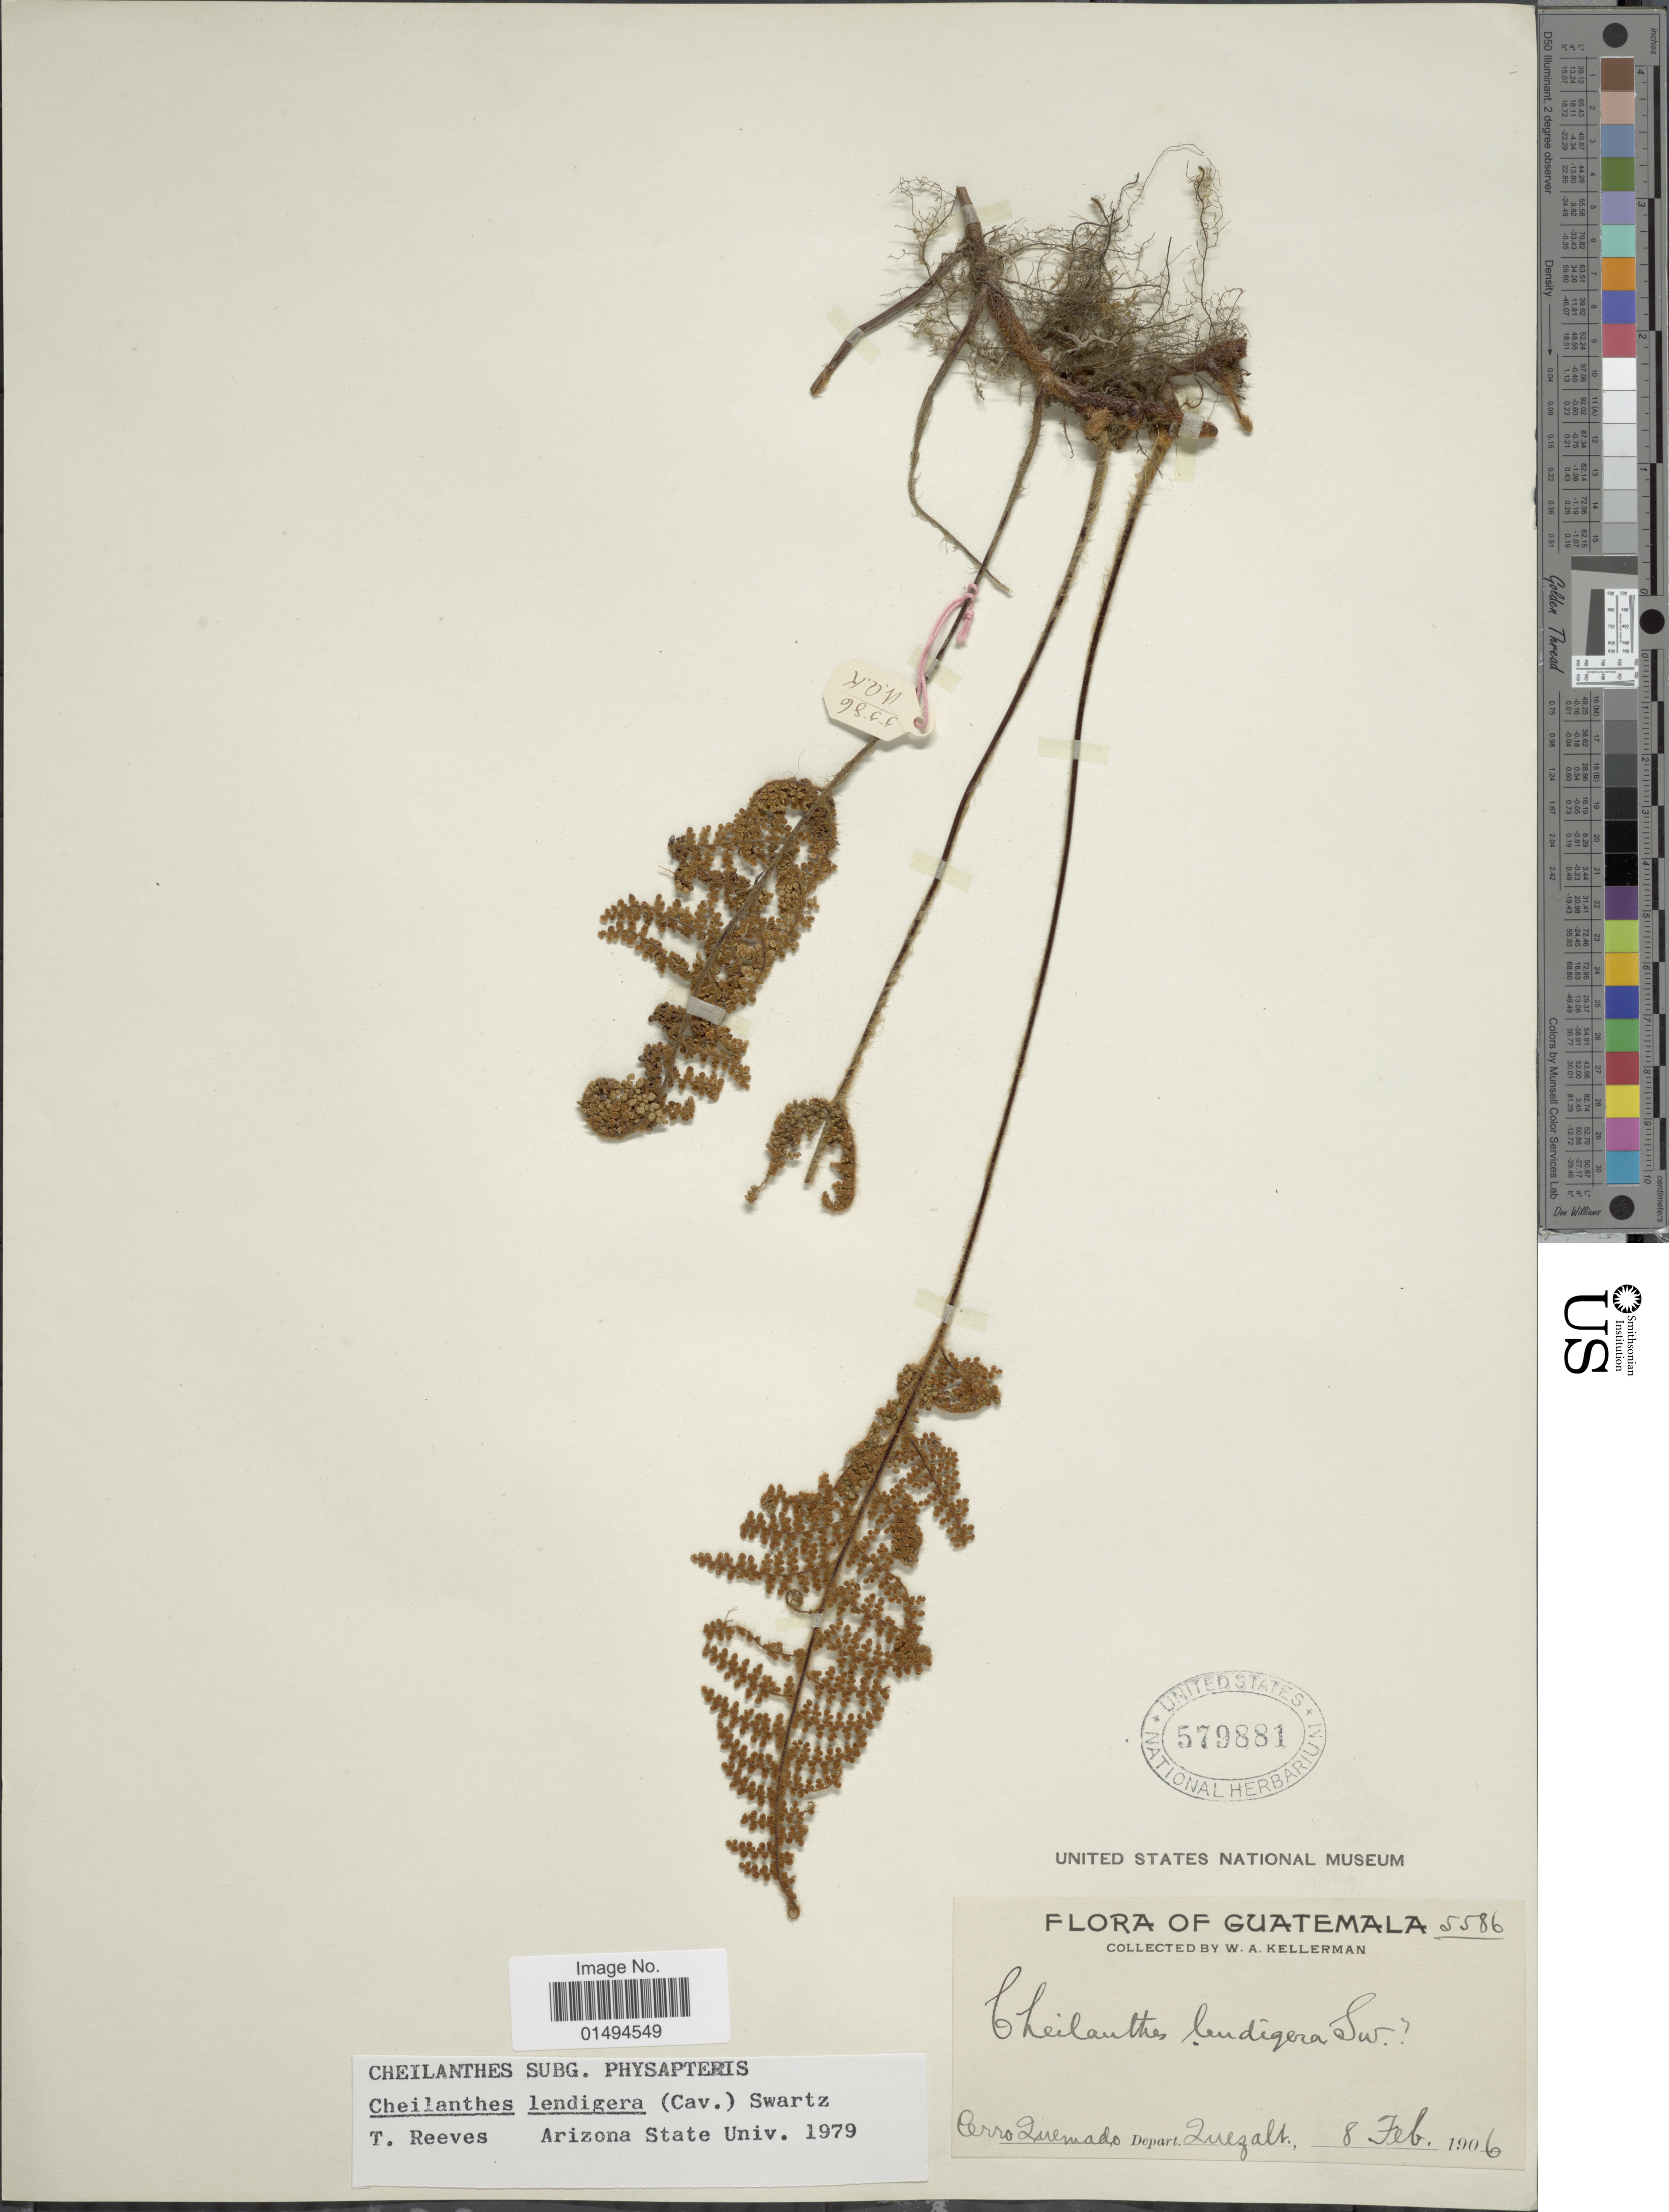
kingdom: Plantae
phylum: Tracheophyta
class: Polypodiopsida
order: Polypodiales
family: Pteridaceae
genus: Myriopteris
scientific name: Myriopteris lendigera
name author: (Cav.) J. Sm.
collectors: W. Kellerman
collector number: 5586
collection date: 1906-02-08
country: Guatemala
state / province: Quetzaltenango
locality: Cerro Zuemado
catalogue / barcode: US 579881